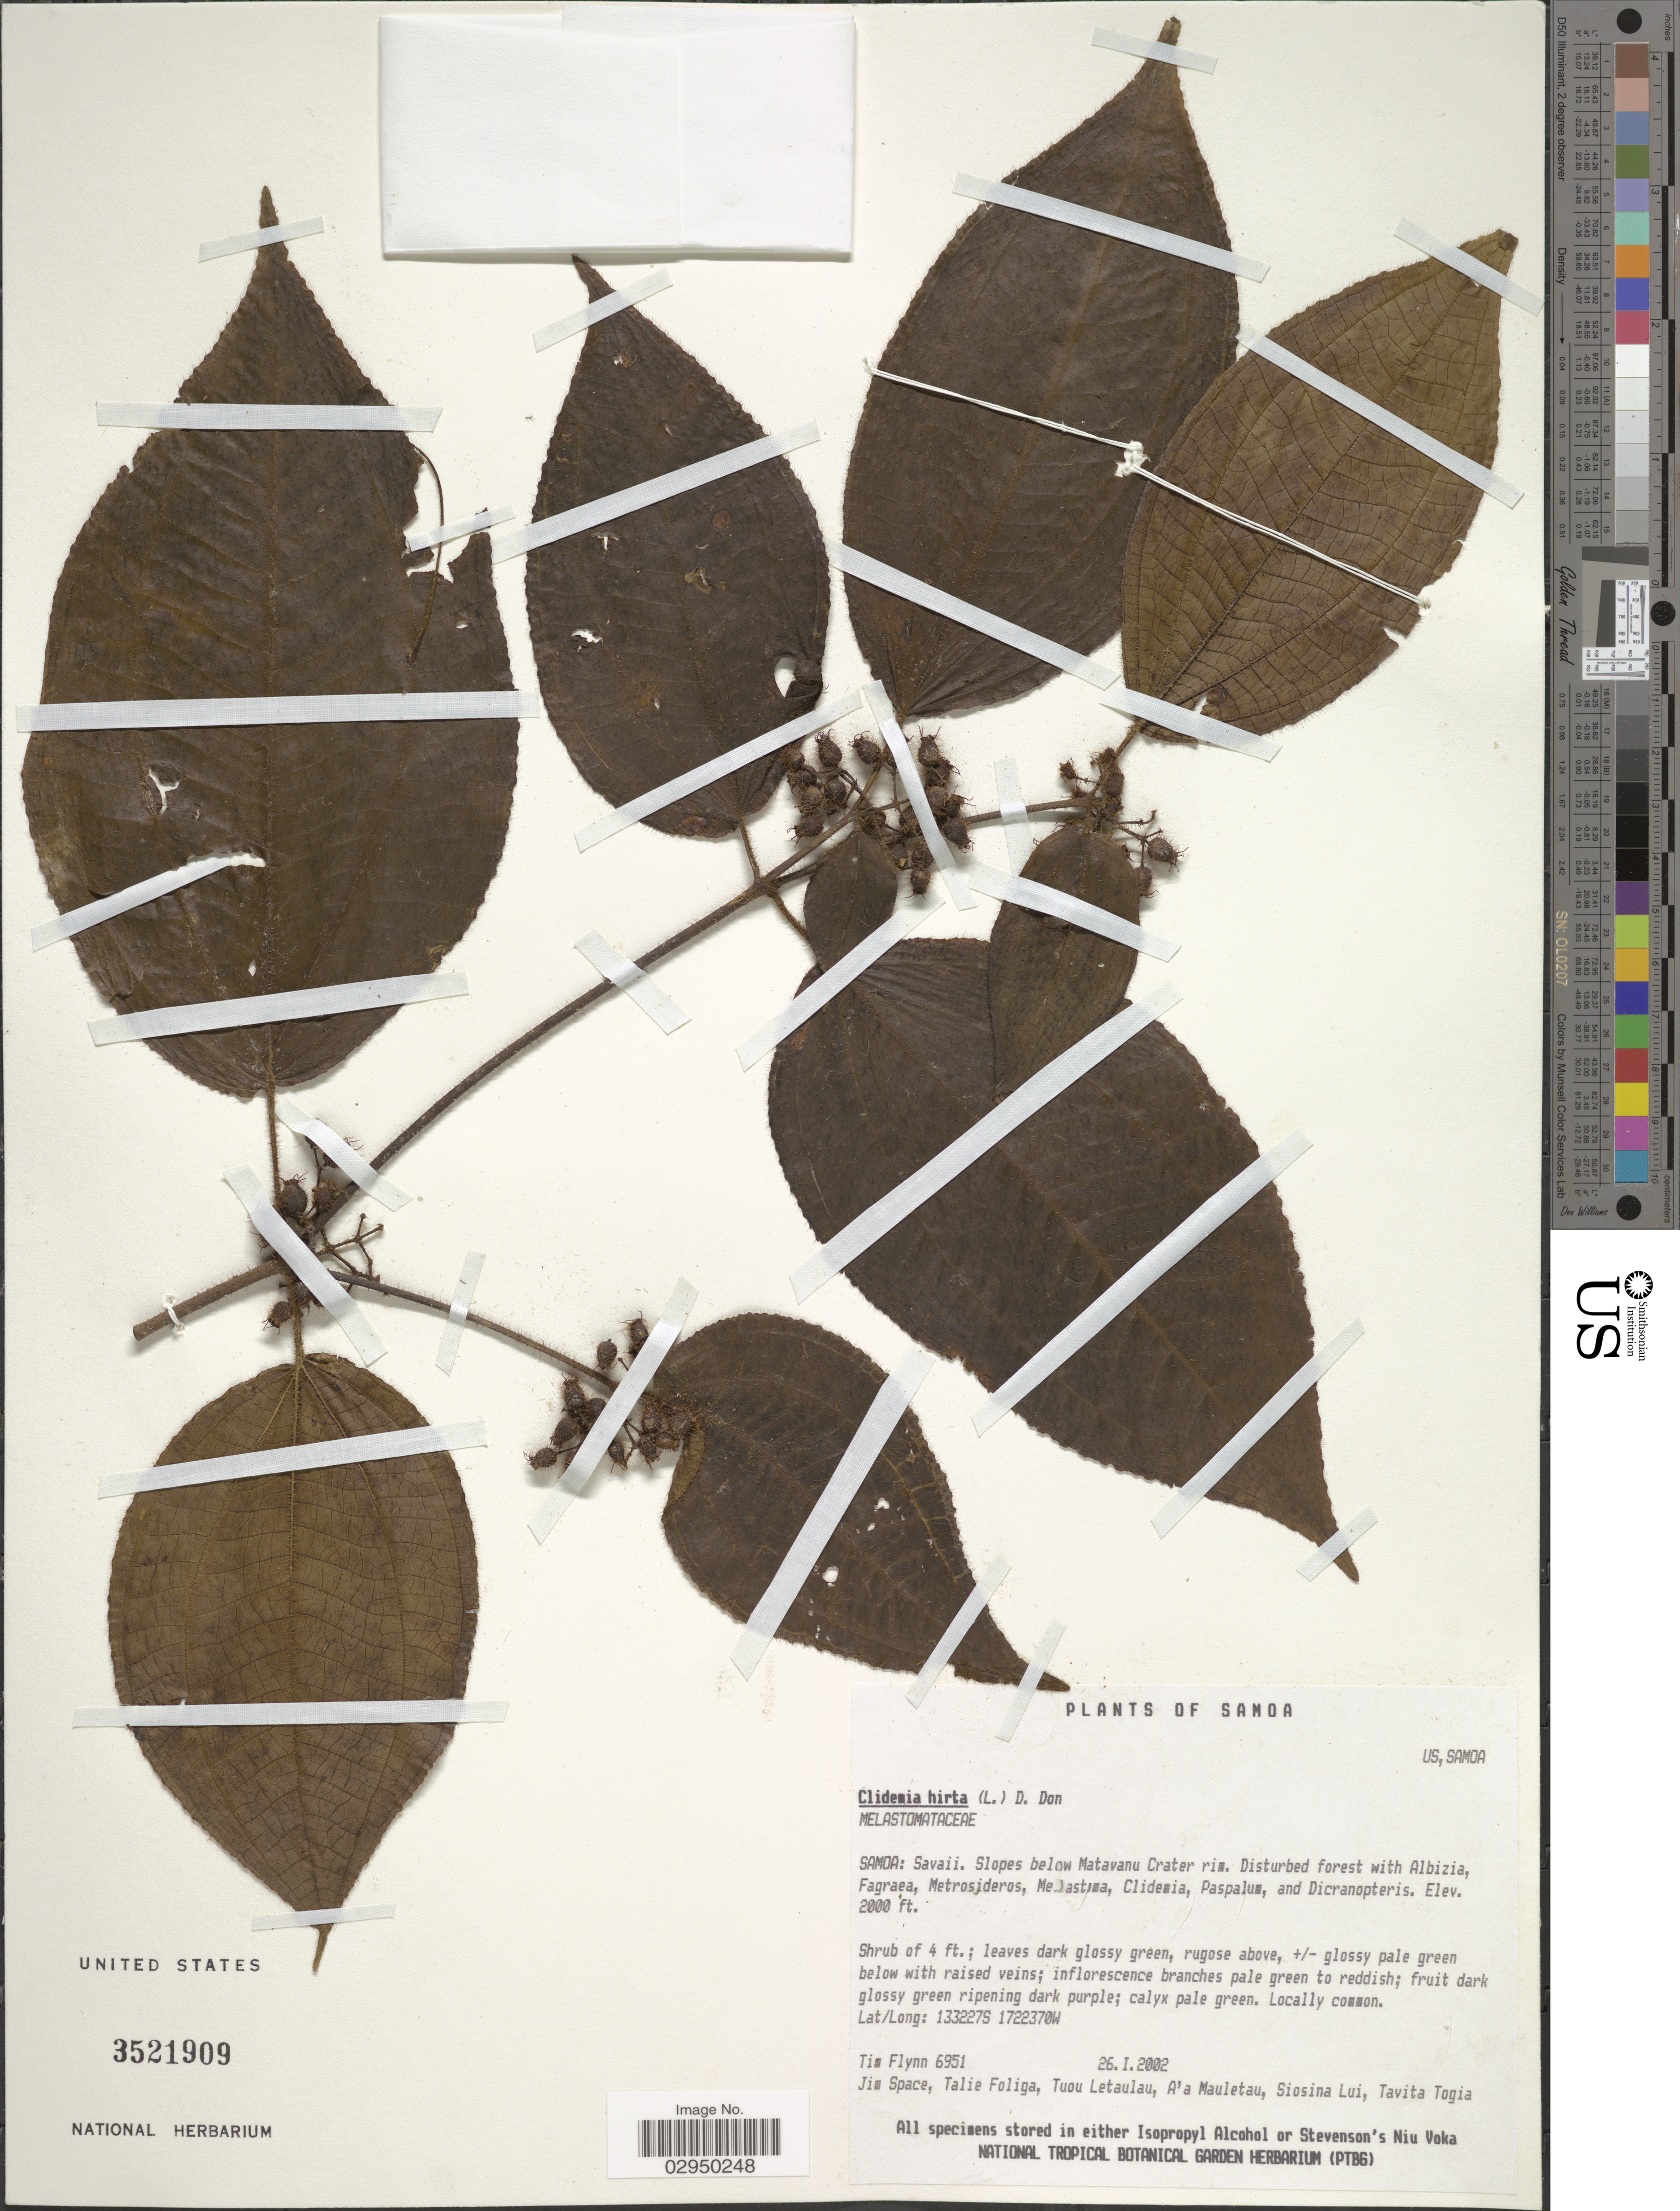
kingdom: Plantae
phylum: Tracheophyta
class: Magnoliopsida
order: Myrtales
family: Melastomataceae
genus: Miconia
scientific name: Miconia crenata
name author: (Vahl) Michelang.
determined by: Wagner, W. L., (BOT), Smithsonian Institution - National Museum of Natural History (UNITED STATES)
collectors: T. Flynn, J. Space, T. Foliga, T. Letaulau & et al.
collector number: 6951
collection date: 2002-01-26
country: Samoa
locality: Samoa. Savaii. Slopes below Matavanu Crater rim.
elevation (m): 610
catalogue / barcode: US 3521909